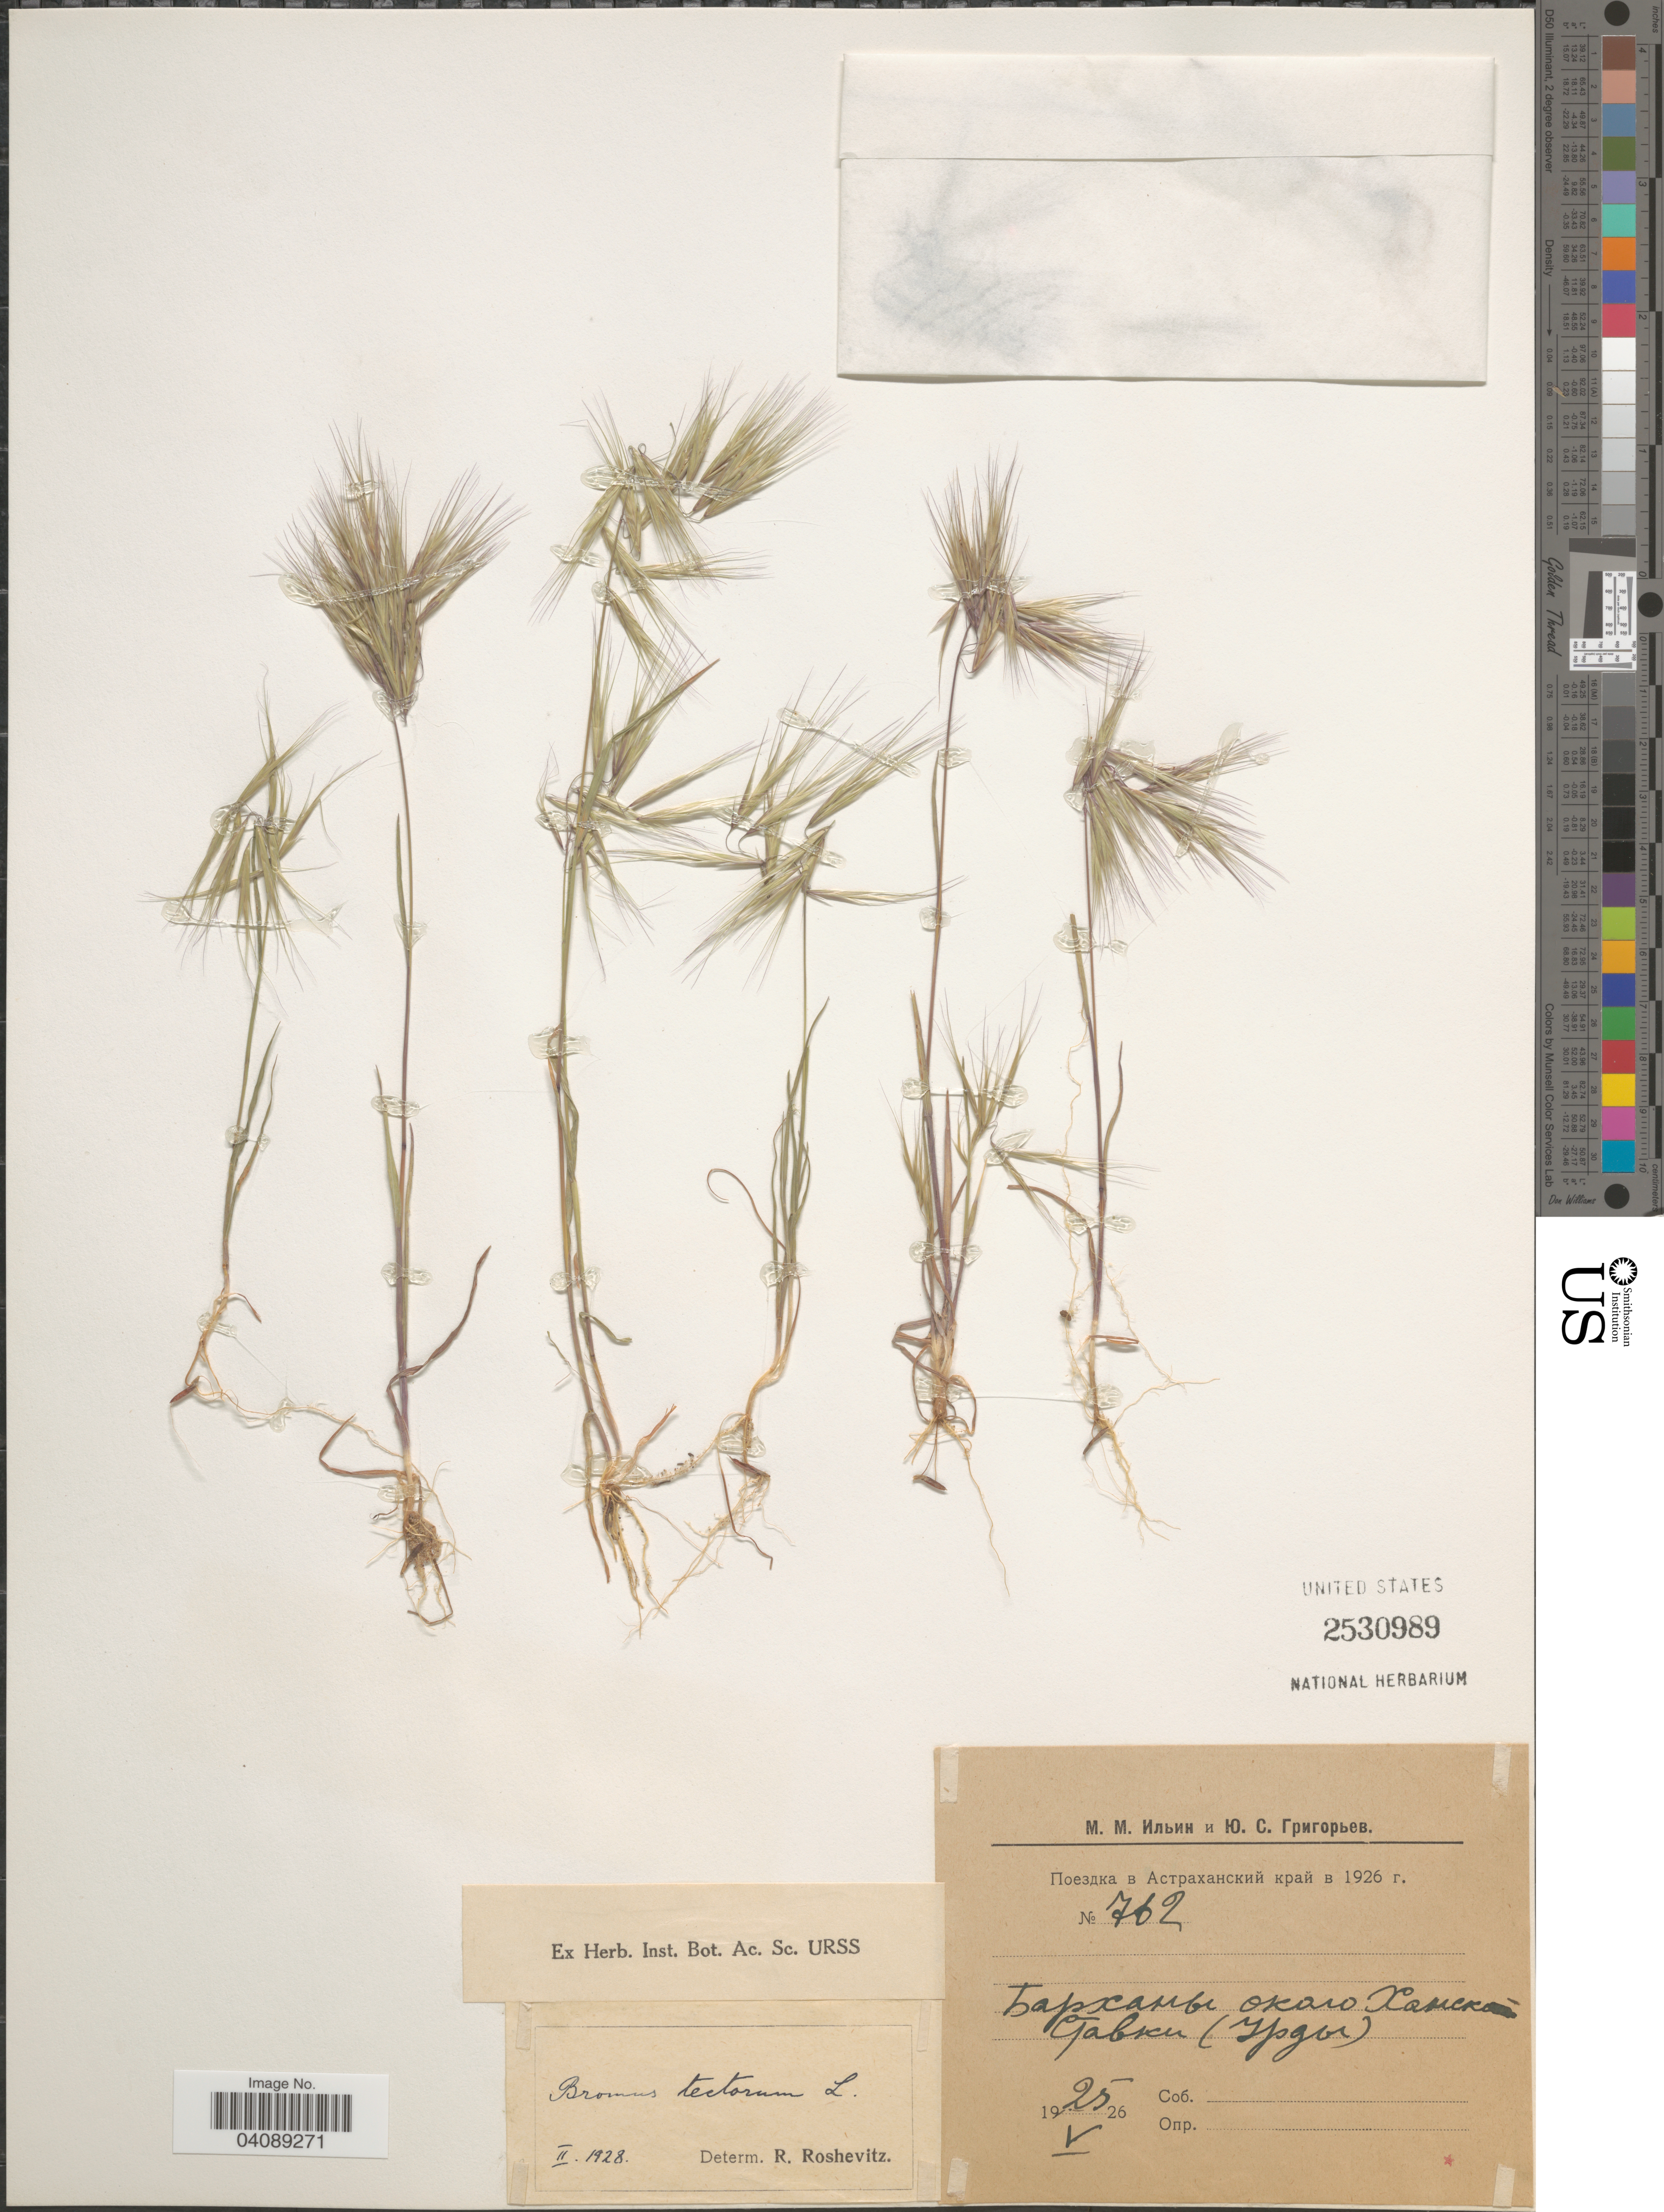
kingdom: Plantae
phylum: Tracheophyta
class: Liliopsida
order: Poales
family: Poaceae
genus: Bromus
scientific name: Bromus tectorum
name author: L.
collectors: M. Ilin & U. Grigorev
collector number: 762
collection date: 1926-05-25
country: Russian Federation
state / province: Astrakhan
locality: Near Khanskaya Stavka (Urdy)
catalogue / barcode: US 2530989